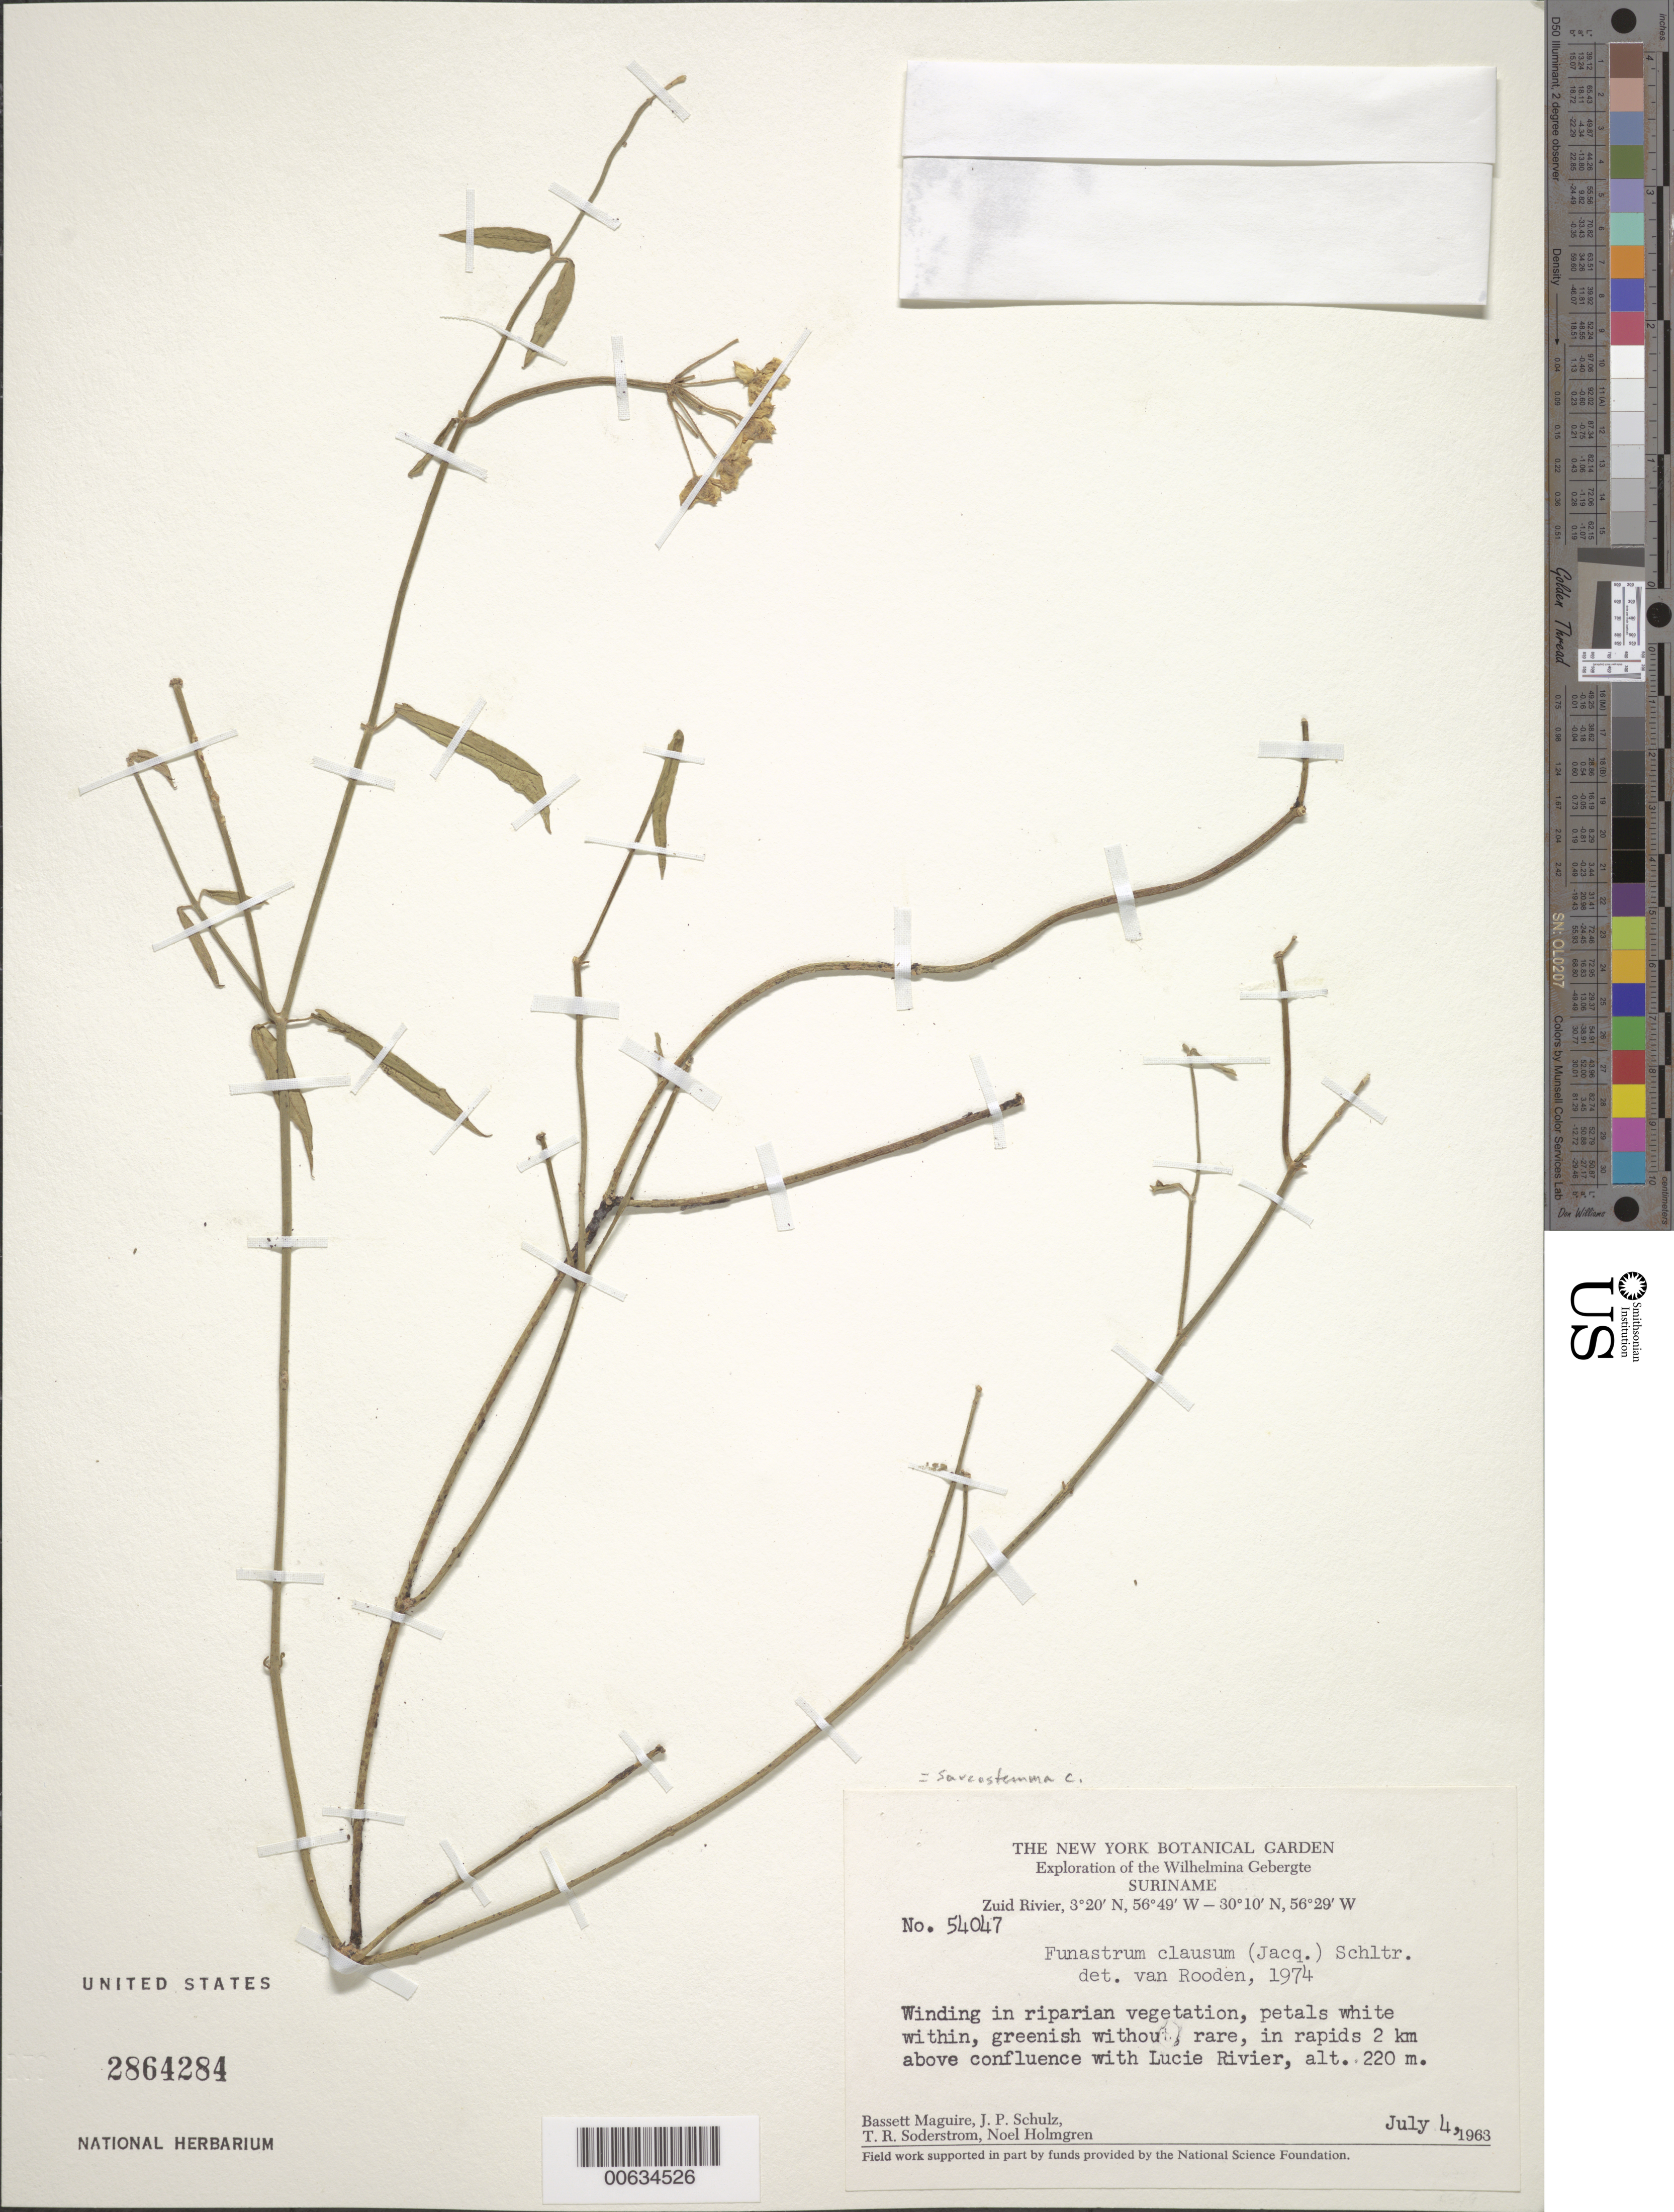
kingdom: Plantae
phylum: Tracheophyta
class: Magnoliopsida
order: Gentianales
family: Apocynaceae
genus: Sarcostemma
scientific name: Sarcostemma clausum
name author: (Jacq.) Schult.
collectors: B. Maguire, J. P. Schulz, T. R. Soderstrom & N. H. Holmgren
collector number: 54047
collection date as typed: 4-Jul-63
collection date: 1963-07-04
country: Suriname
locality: Zuid River, 2 km above confluence with Lucie R., Wilhelmina Gebergte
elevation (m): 220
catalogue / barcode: US 2864284